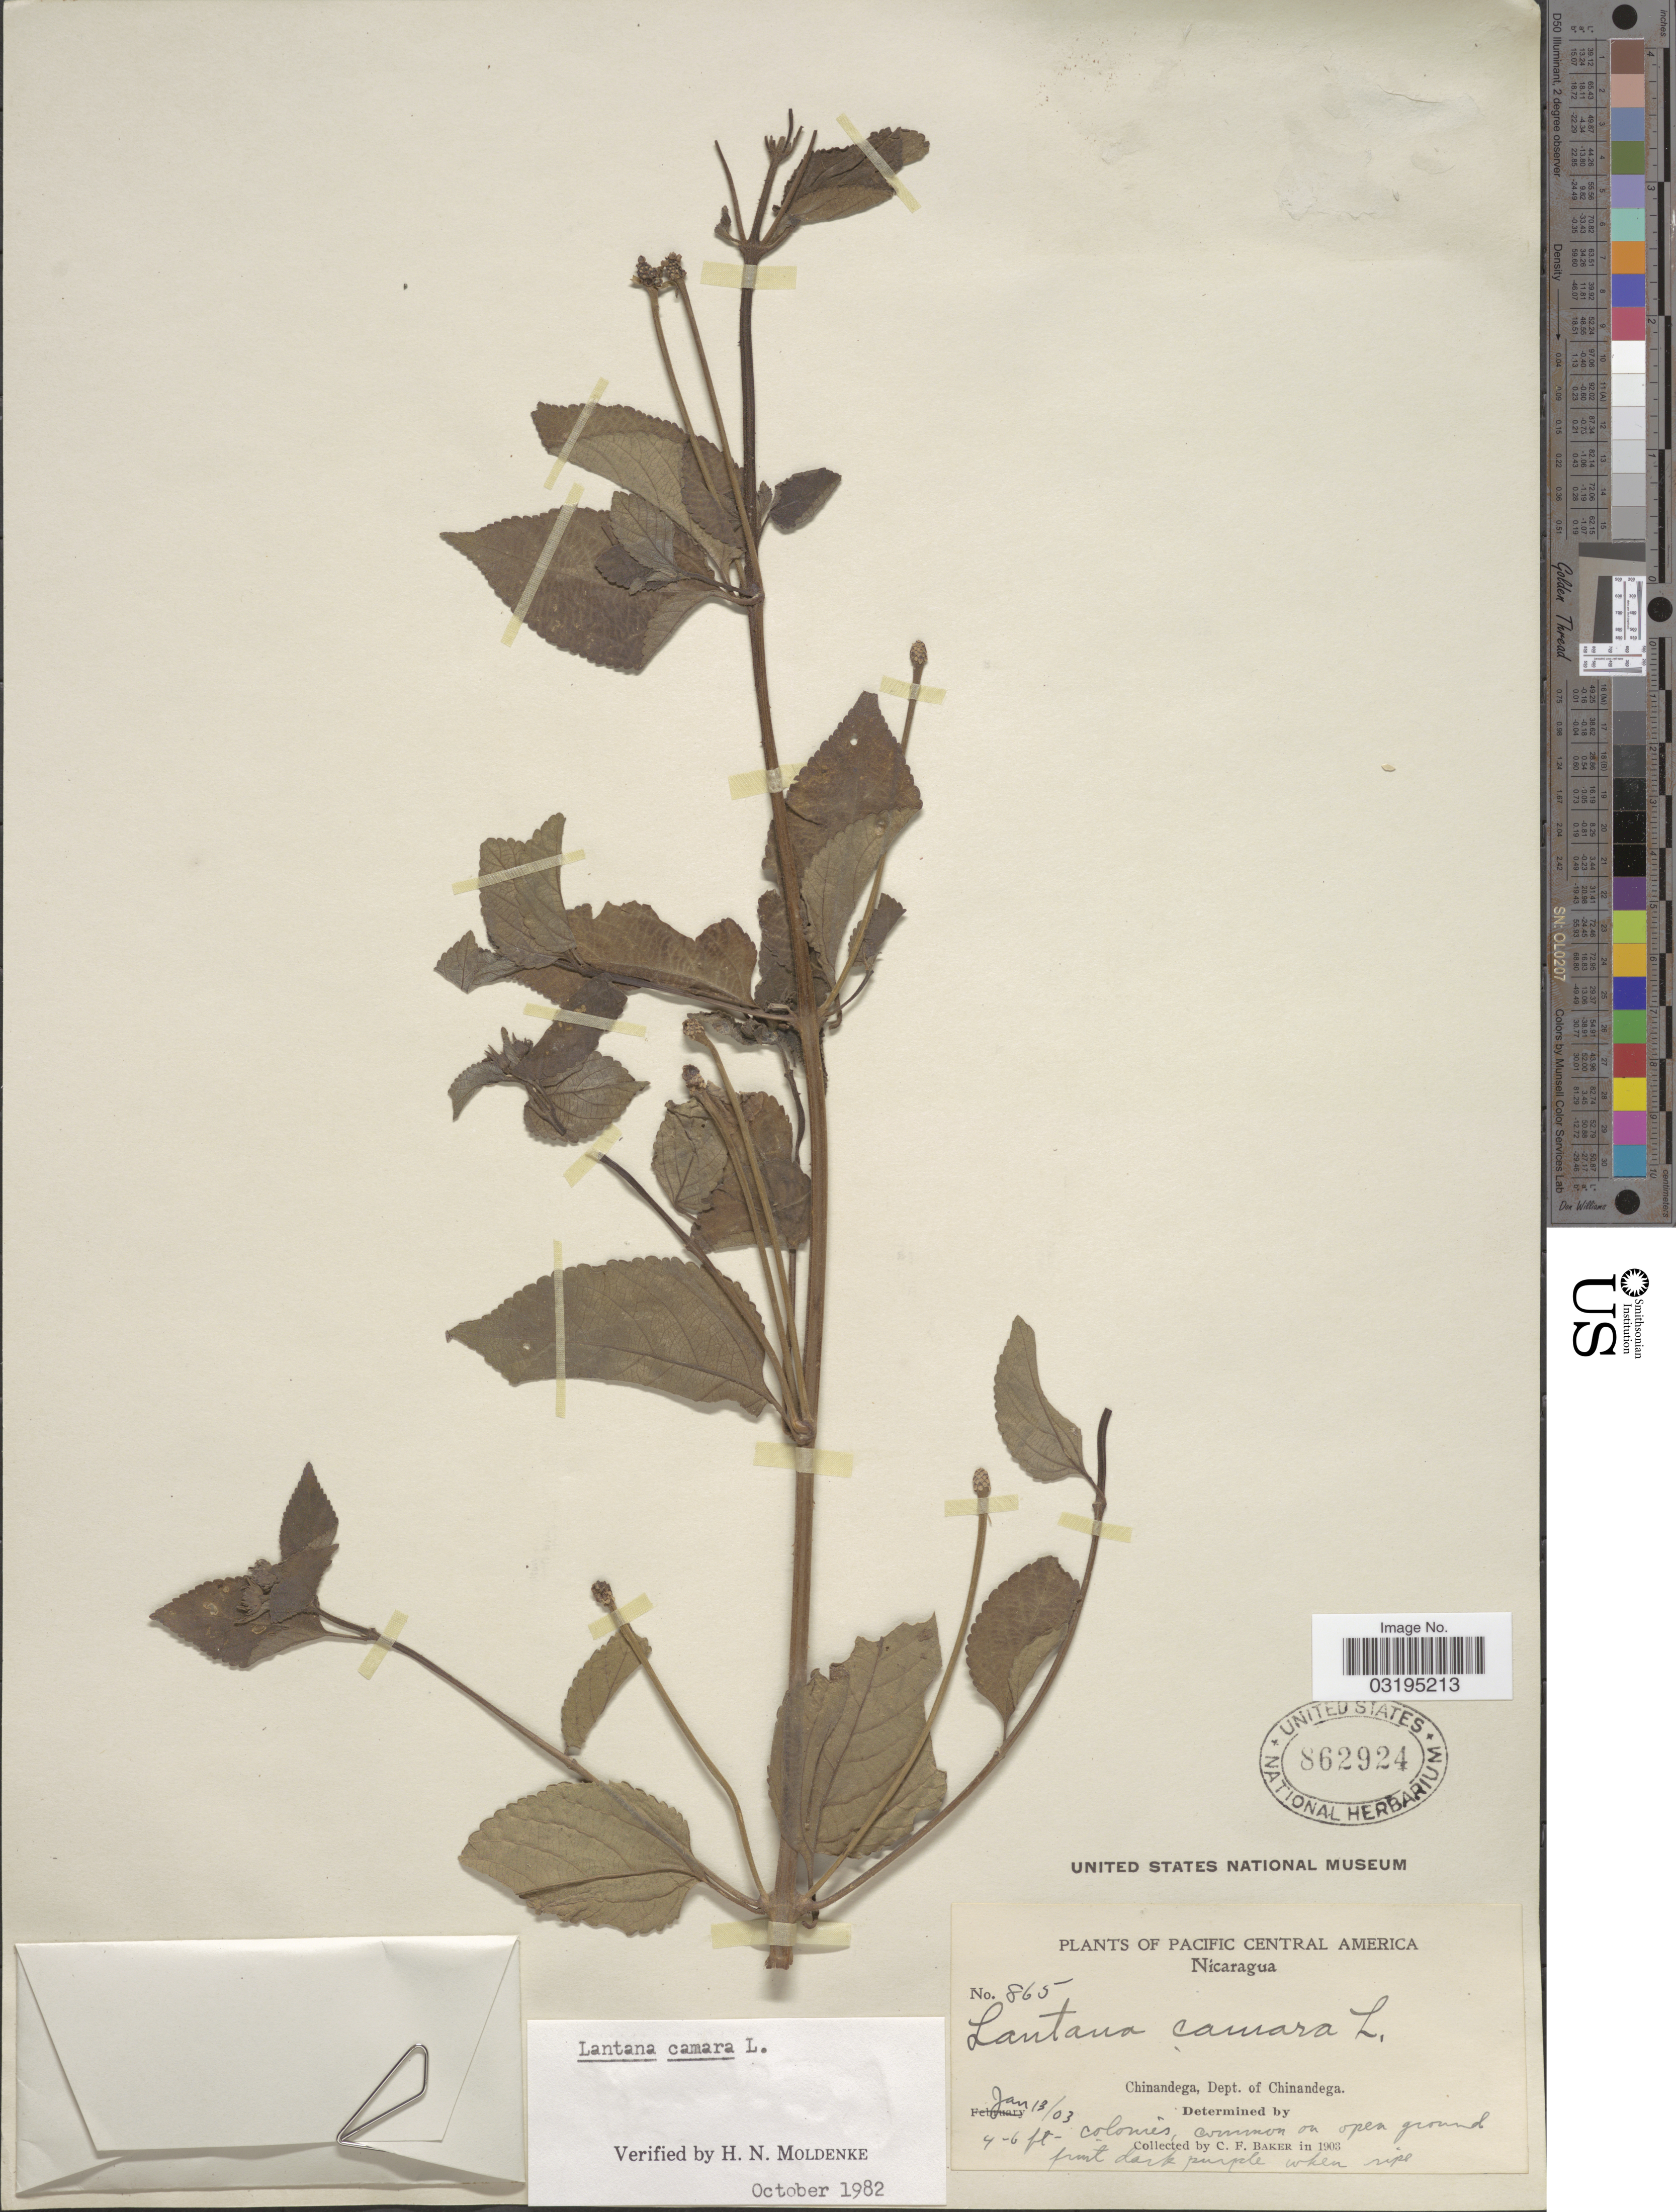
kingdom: Plantae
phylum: Tracheophyta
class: Magnoliopsida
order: Lamiales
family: Verbenaceae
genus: Lantana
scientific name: Lantana camara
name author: L.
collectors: C. F. Baker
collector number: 865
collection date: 1903-01-13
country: Nicaragua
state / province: Chinandega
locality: Pacific Central America. Dept. of Chinandega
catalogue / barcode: US 862924